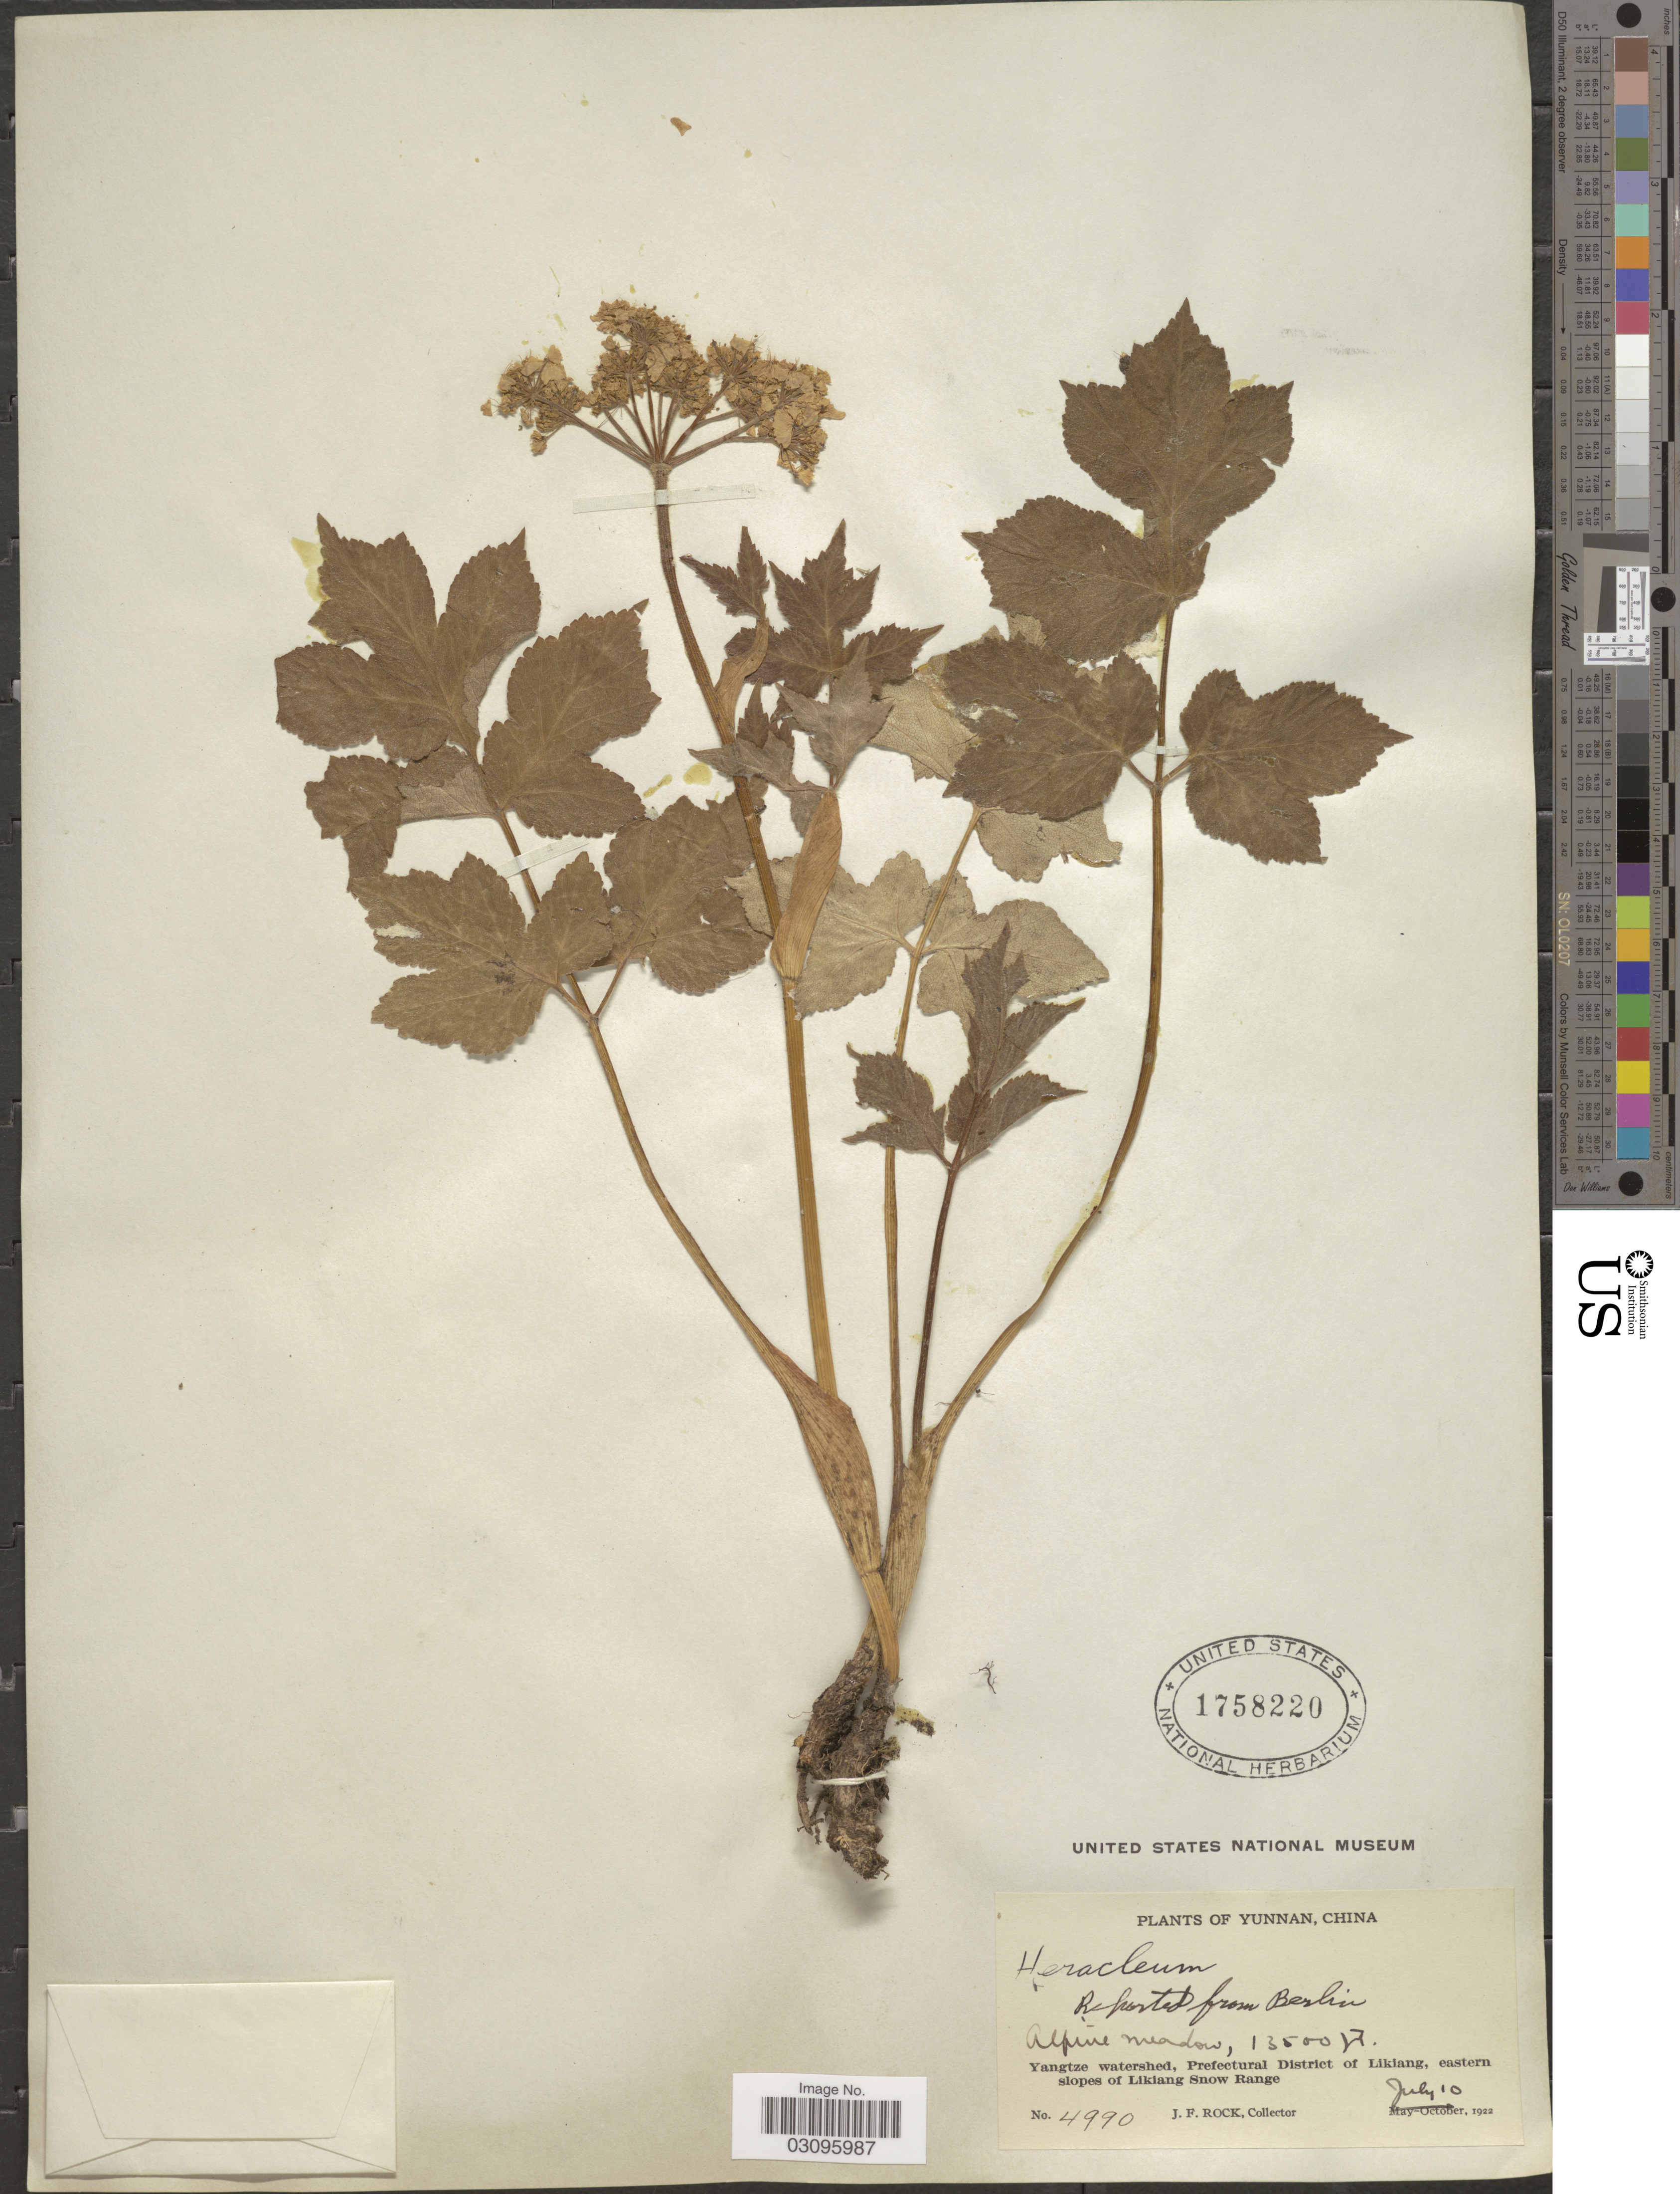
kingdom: Plantae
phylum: Tracheophyta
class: Magnoliopsida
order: Apiales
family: Apiaceae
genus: Heracleum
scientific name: Heracleum sp.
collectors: J. Rock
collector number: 4990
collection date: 1922-07-10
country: China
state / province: Yunnan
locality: Yangtze watershed, Prefectural District of Likiang, eastern slopes of Likiang Snow Range.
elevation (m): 4115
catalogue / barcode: US 1758220